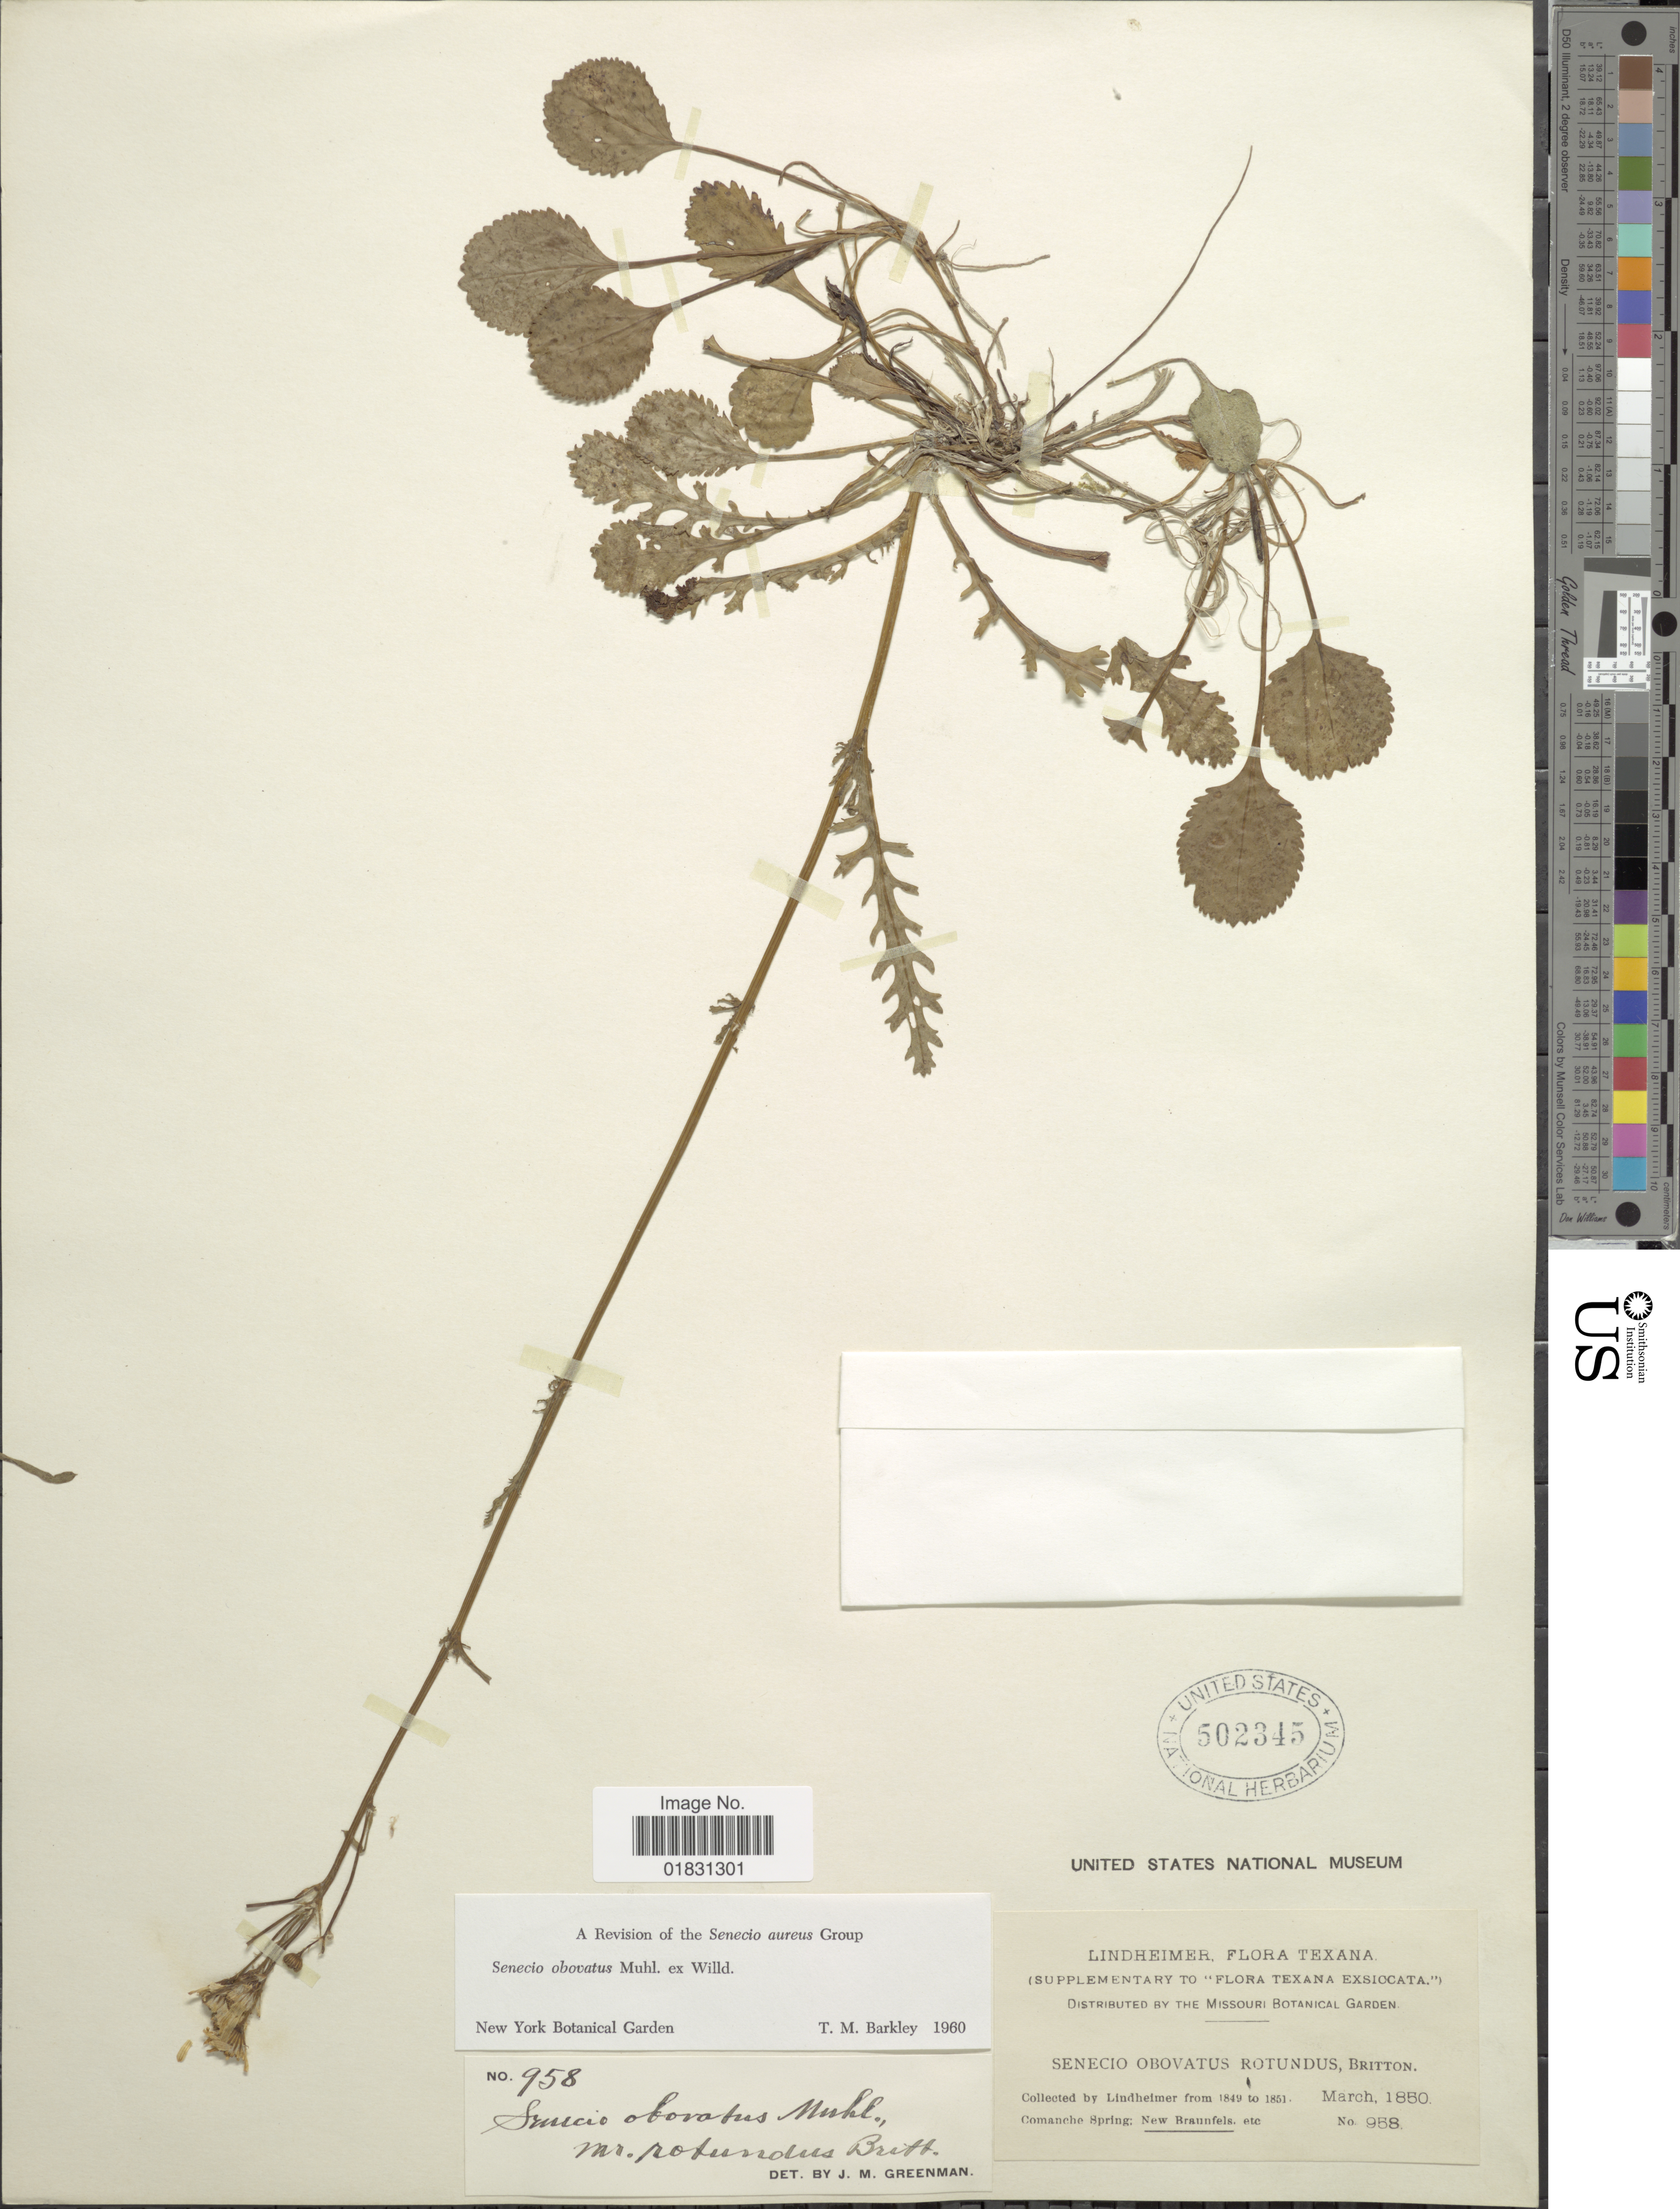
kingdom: Plantae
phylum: Tracheophyta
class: Magnoliopsida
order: Asterales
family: Asteraceae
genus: Packera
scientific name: Packera obovata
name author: (Muhl. ex Willd.) W.A. Weber & Á. Löve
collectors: -. Lindheimer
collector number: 958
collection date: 1850-03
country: United States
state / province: Texas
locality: Comache Spring: New Branfels etc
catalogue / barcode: US 502345